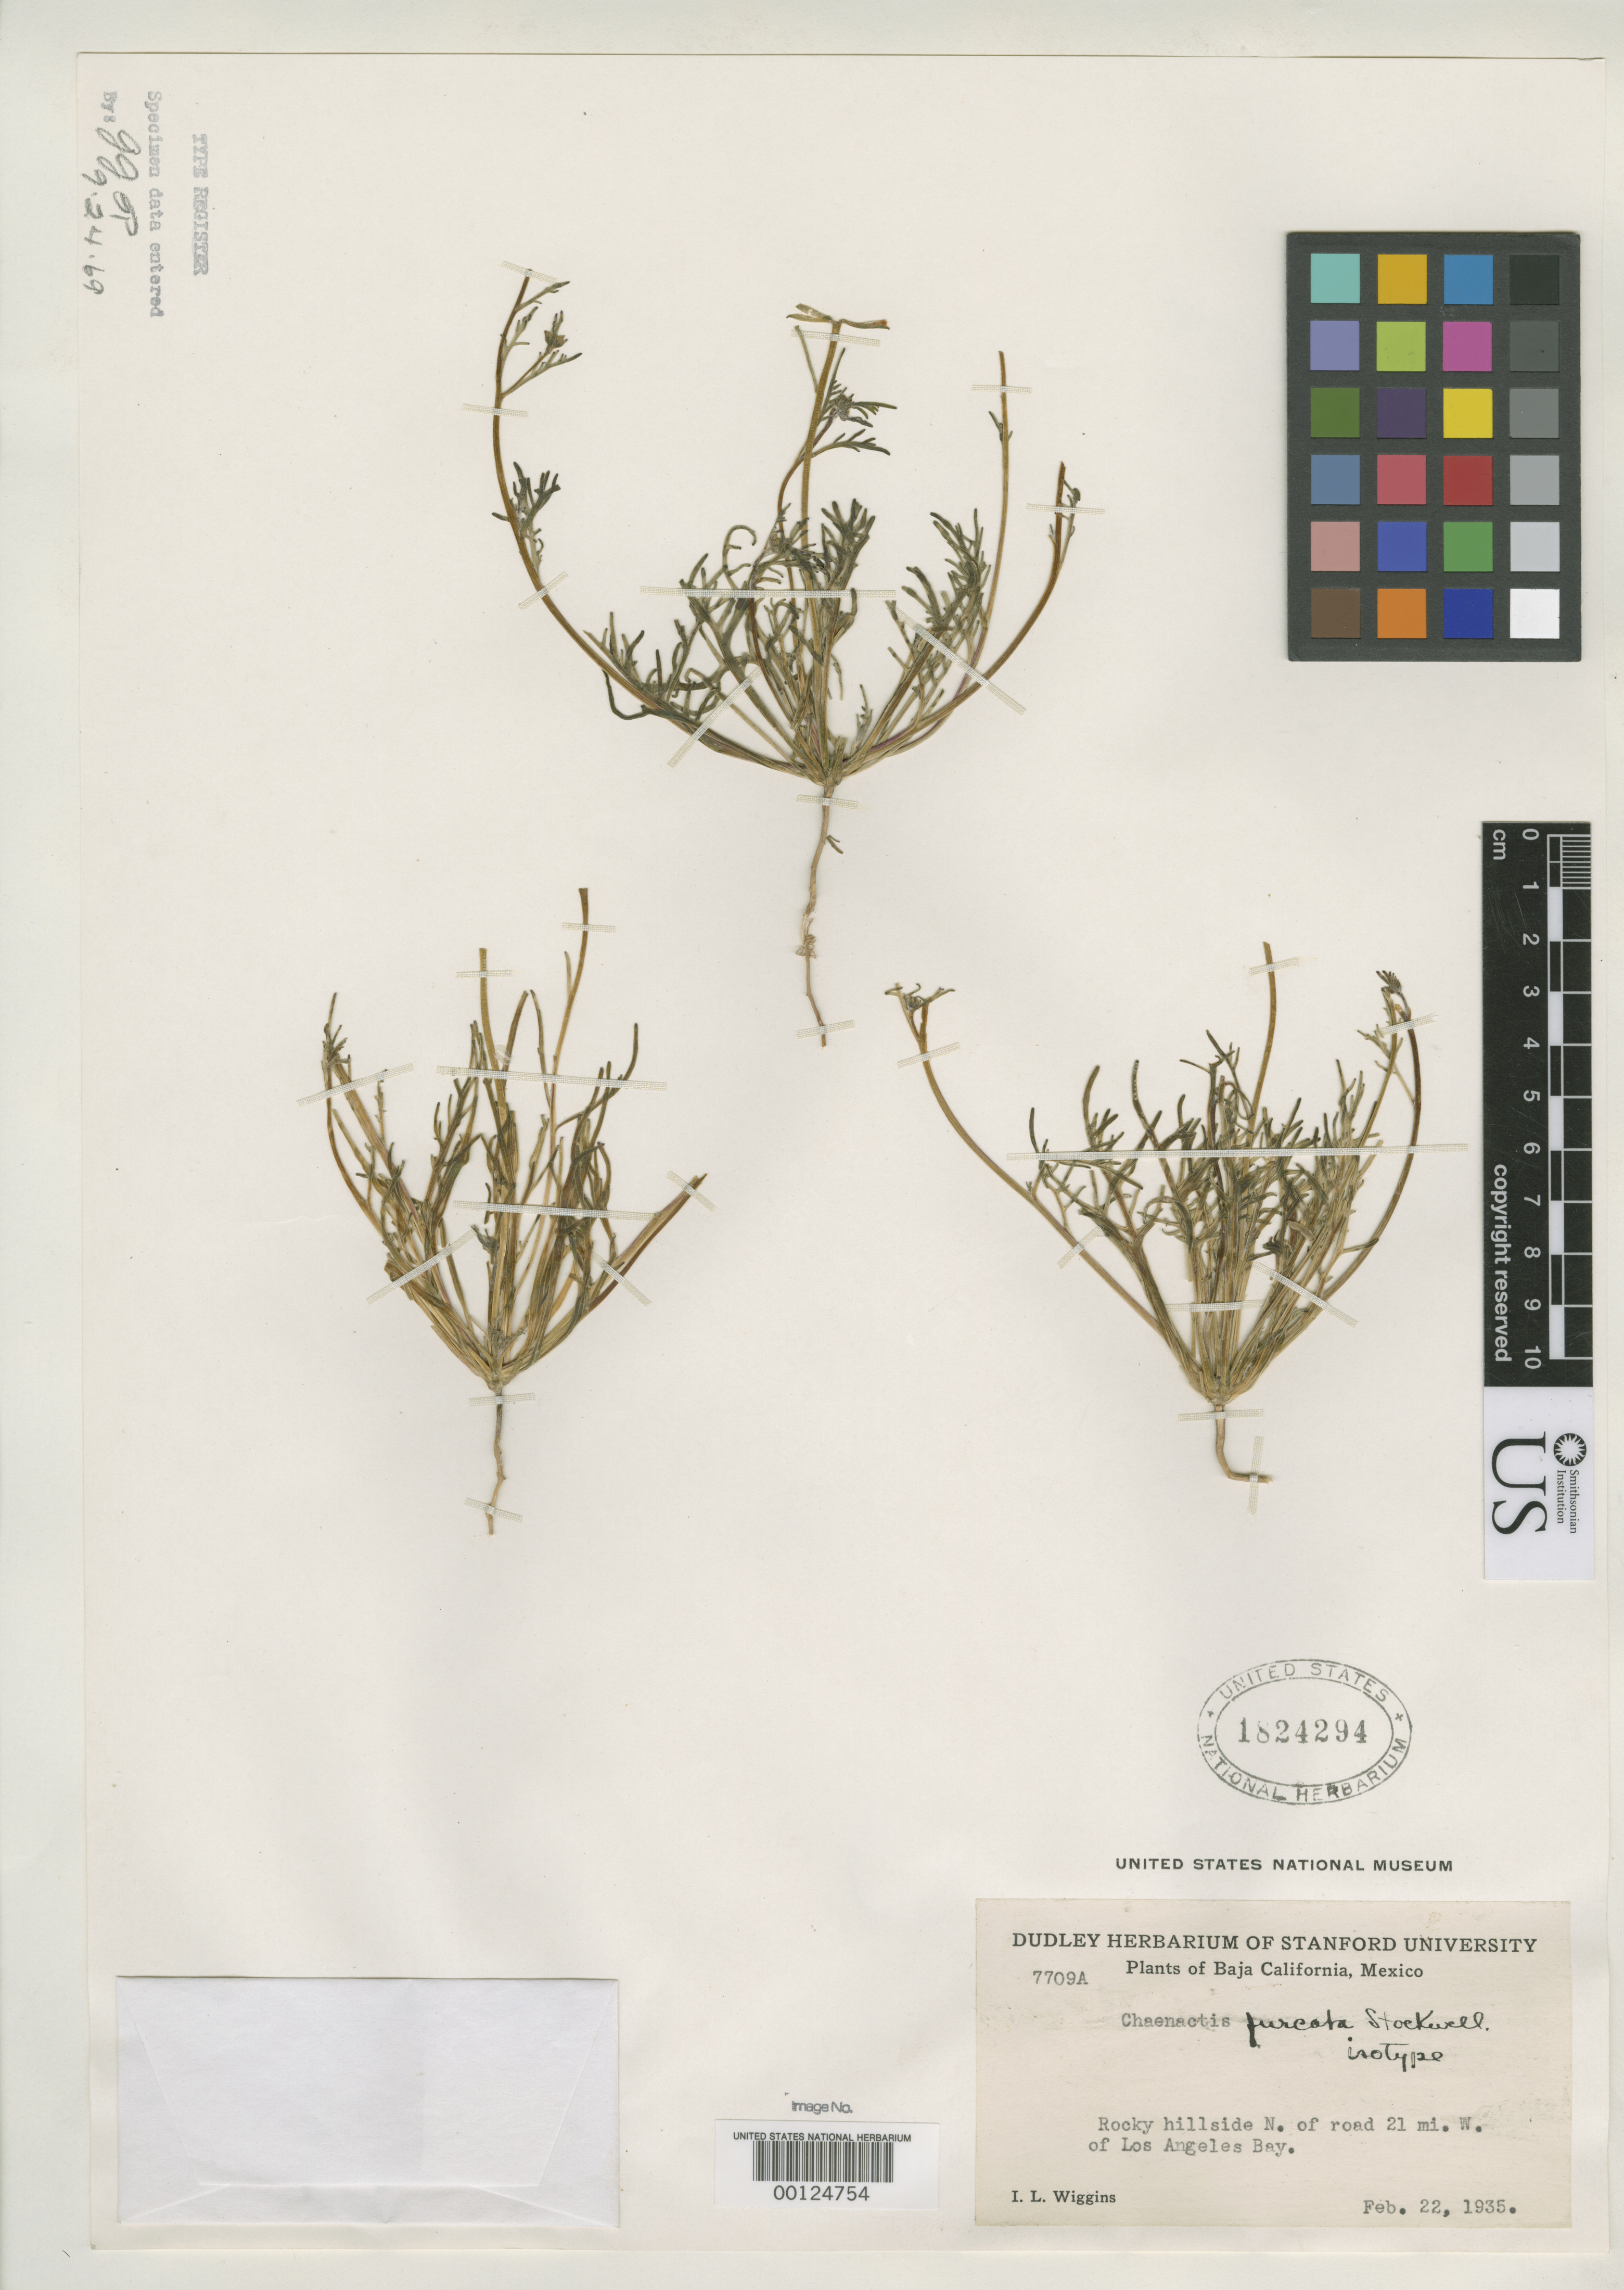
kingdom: Plantae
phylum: Tracheophyta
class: Magnoliopsida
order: Asterales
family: Asteraceae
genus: Chaenactis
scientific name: Chaenactis furcata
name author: Stockw.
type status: Isotype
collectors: I. L. Wiggins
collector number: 7709 a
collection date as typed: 22 Feb 1935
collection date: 1935-02-22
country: Mexico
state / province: Baja California Norte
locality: Los Angeles Bay.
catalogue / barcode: US 1824294